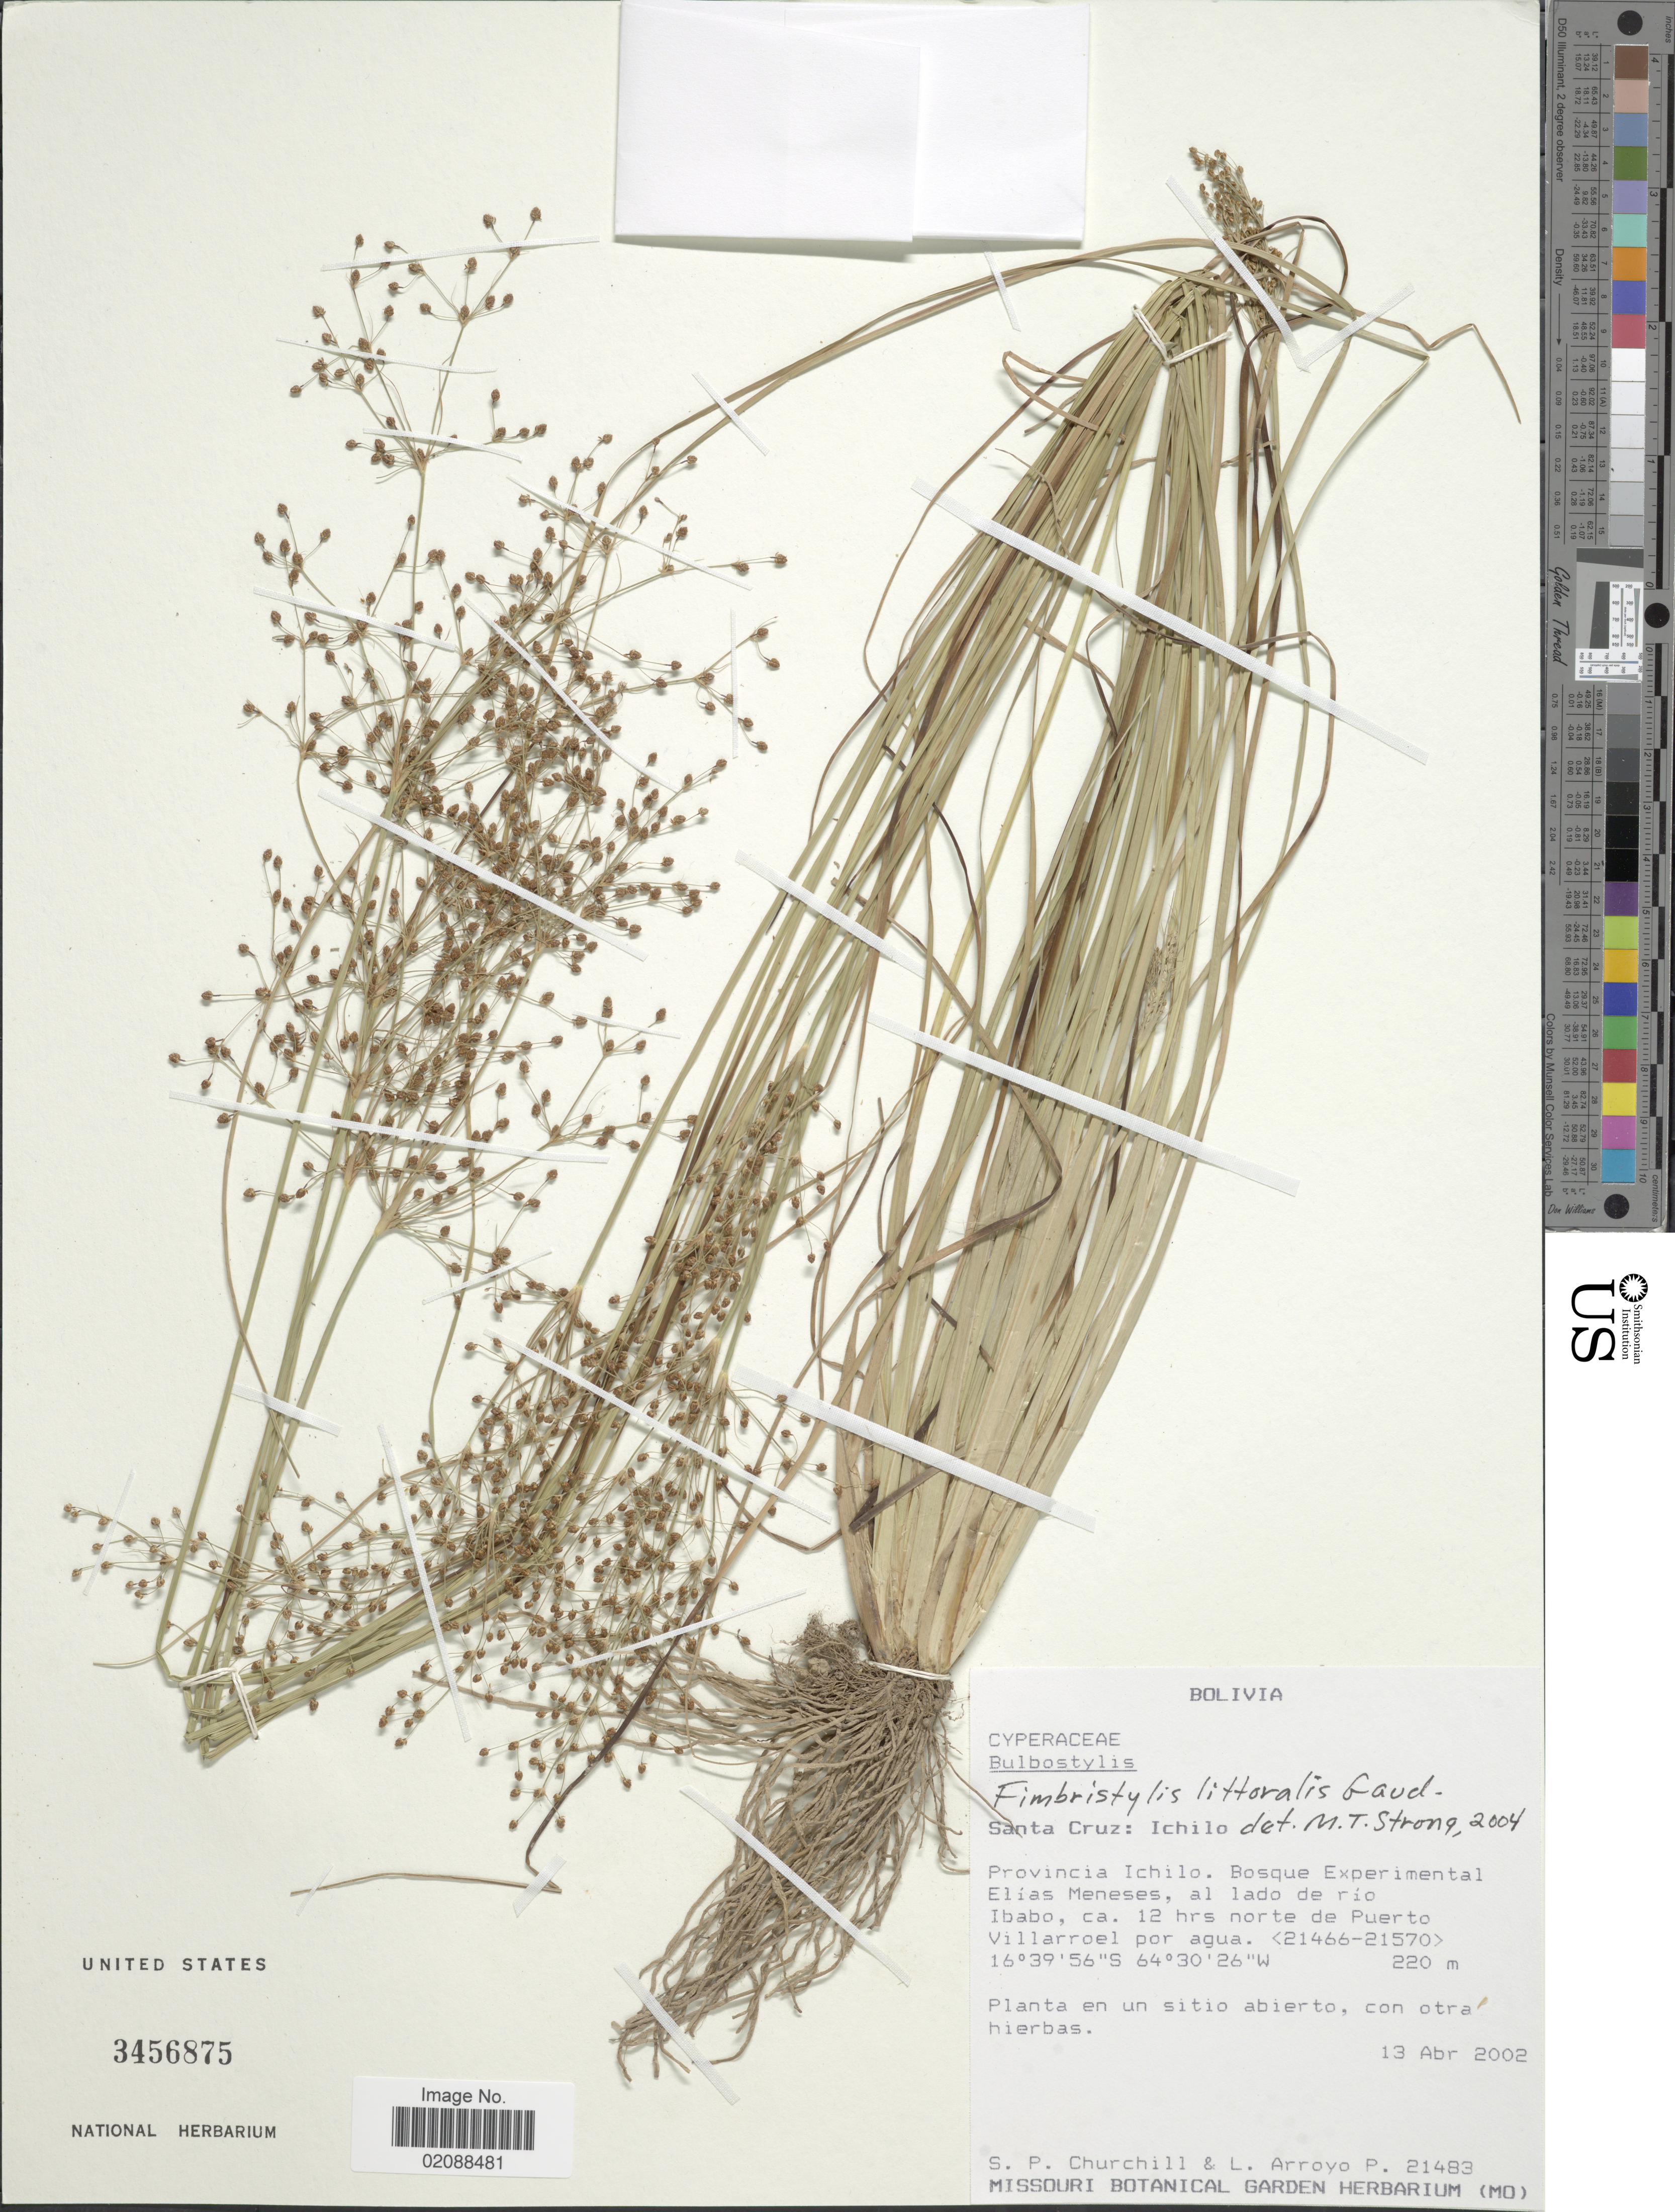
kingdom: Plantae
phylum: Tracheophyta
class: Liliopsida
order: Poales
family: Cyperaceae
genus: Fimbristylis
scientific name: Fimbristylis littoralis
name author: Gaudich.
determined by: Strong, M. T., (US), Smithsonian Institution - National Museum of Natural History (UNITED STATES)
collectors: S. Churchill & L. Arroyo P.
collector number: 21483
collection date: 2002-04-13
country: Bolivia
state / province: Santa Cruz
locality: Provincia Ichilo. Bosque Experimental Elias Meneses, al lado de rio Ibabo, ca. 12 hrs norte de Puerto Villarroel por agua. <21466-21570>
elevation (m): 220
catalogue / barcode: US 3456875